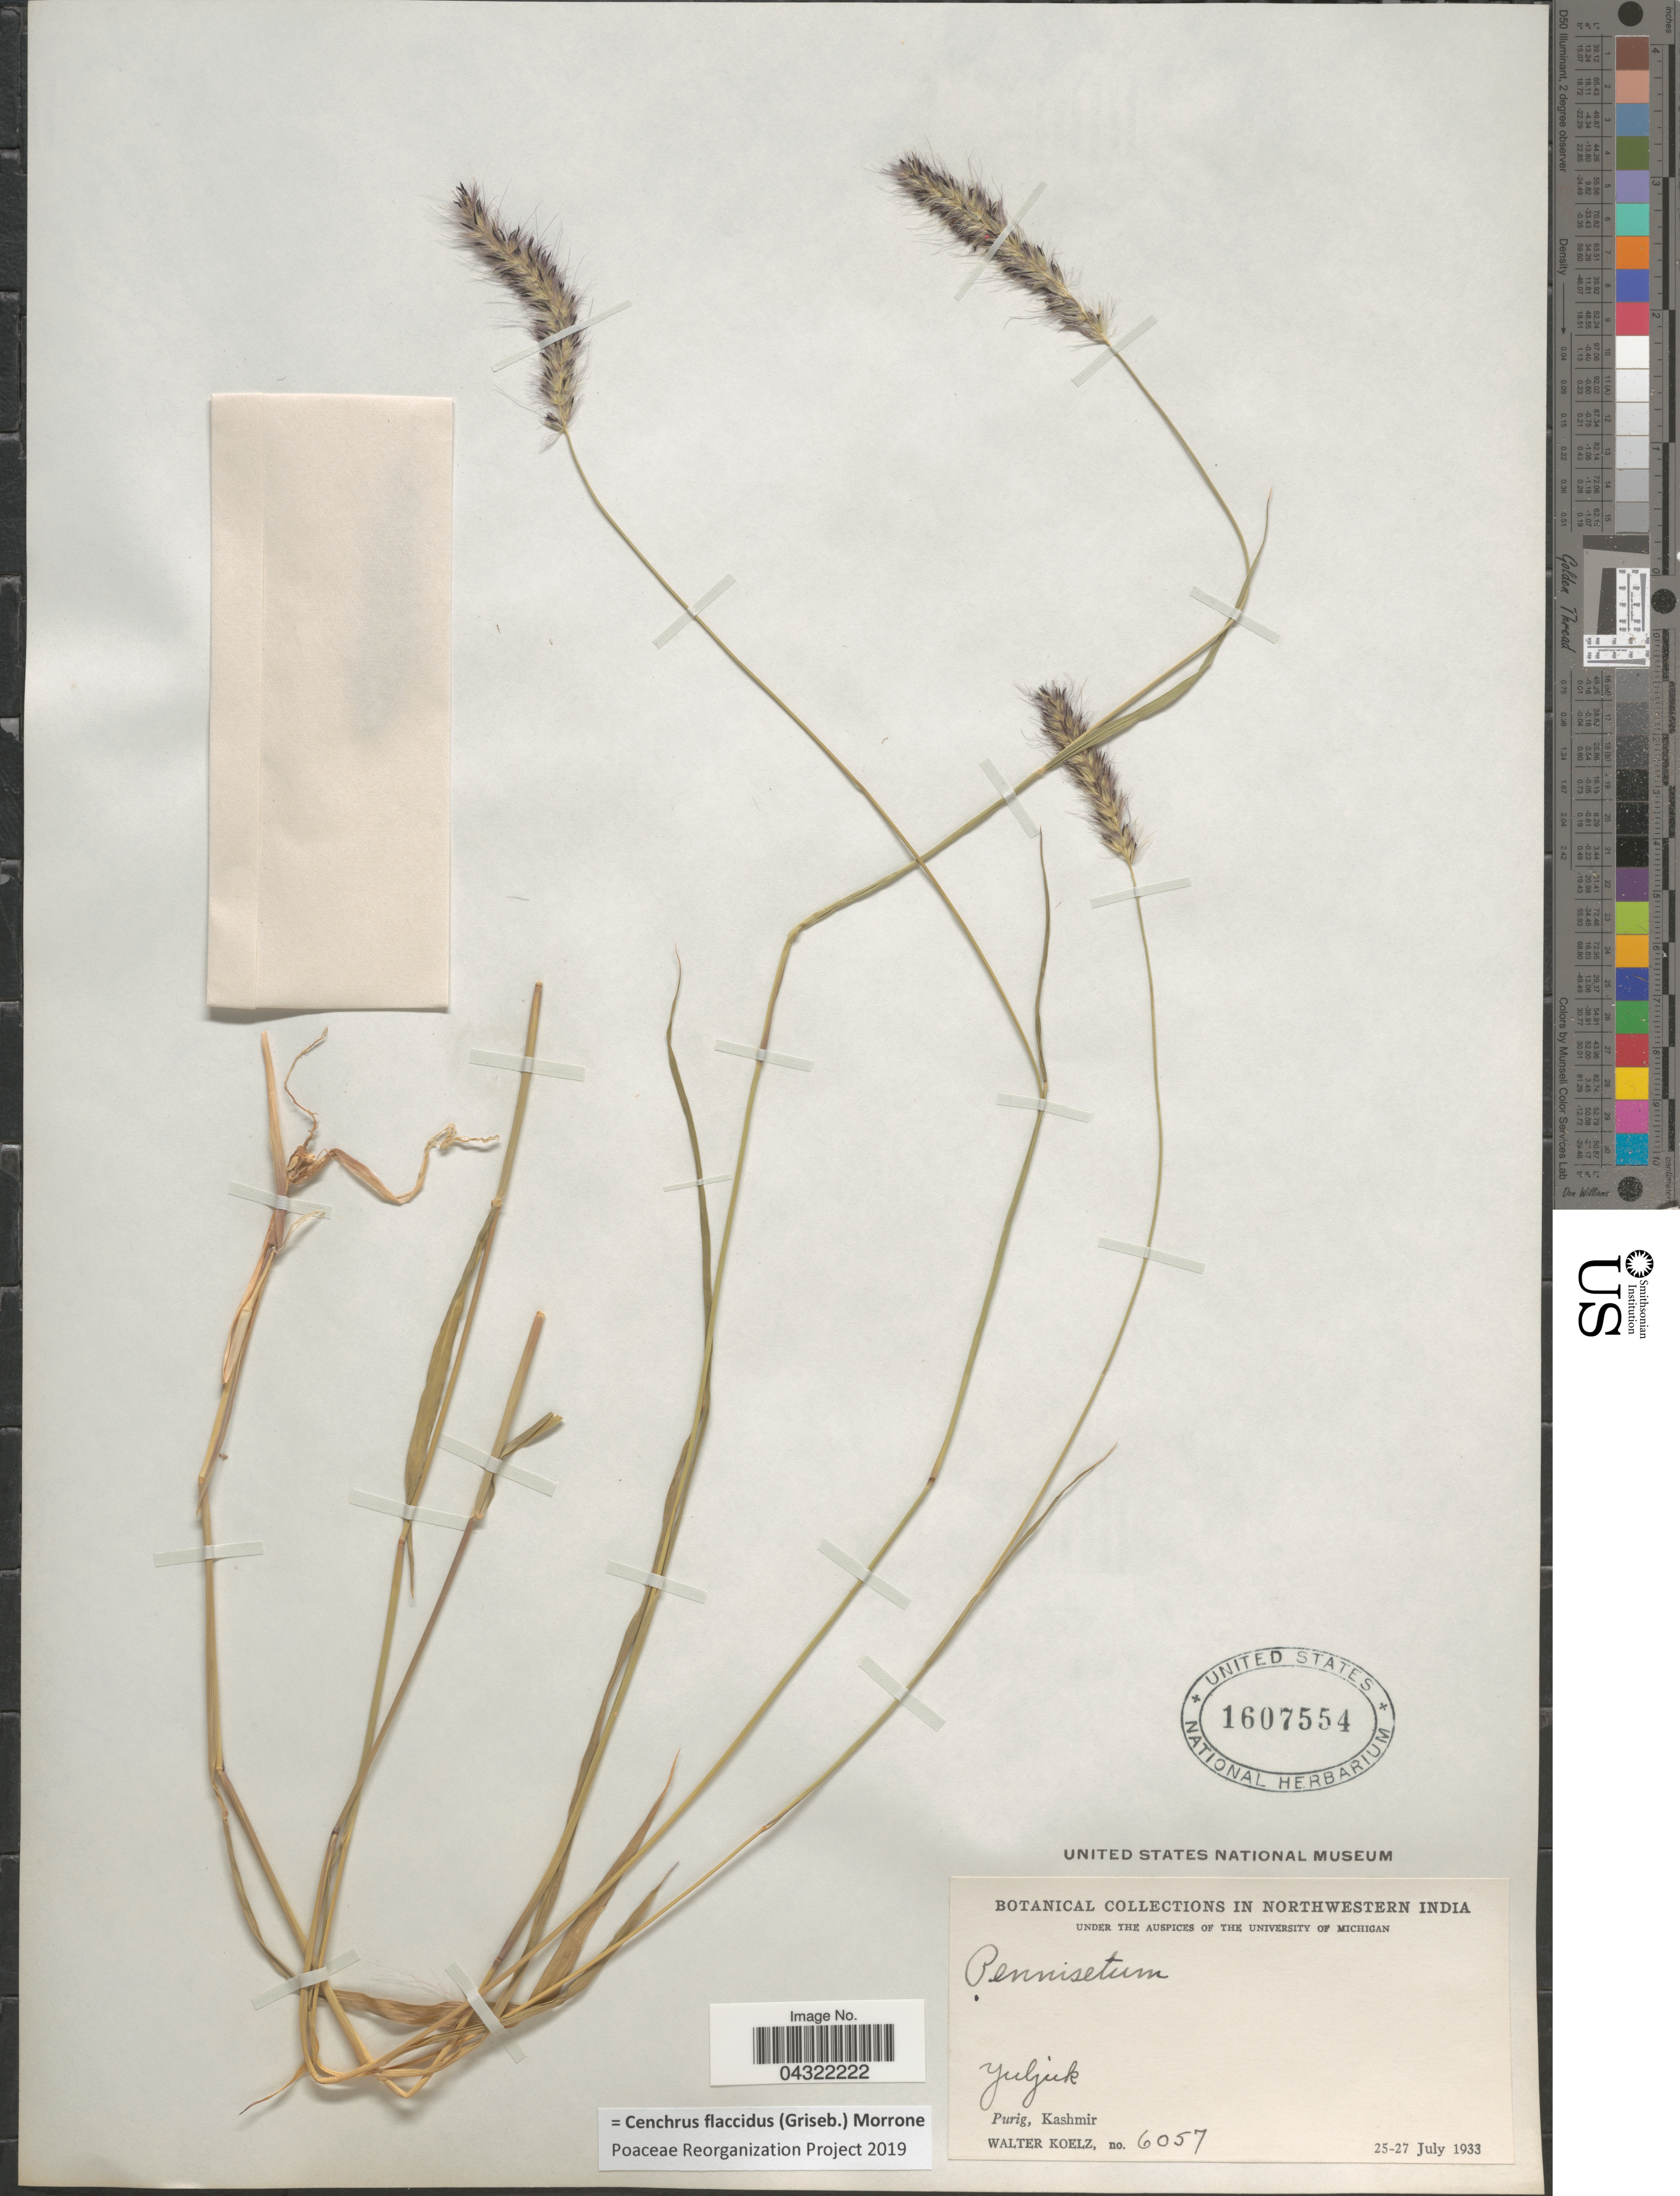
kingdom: Plantae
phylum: Tracheophyta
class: Liliopsida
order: Poales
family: Poaceae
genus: Cenchrus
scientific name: Cenchrus flaccidus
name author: (Griseb.) Morrone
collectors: W. N. Koelz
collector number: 6057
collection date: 1933-07-25/1933-07-27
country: India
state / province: Jammu and Kashmir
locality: Northwestern India. Yuljuk. Purig, Kashmir.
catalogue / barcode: US 1607554